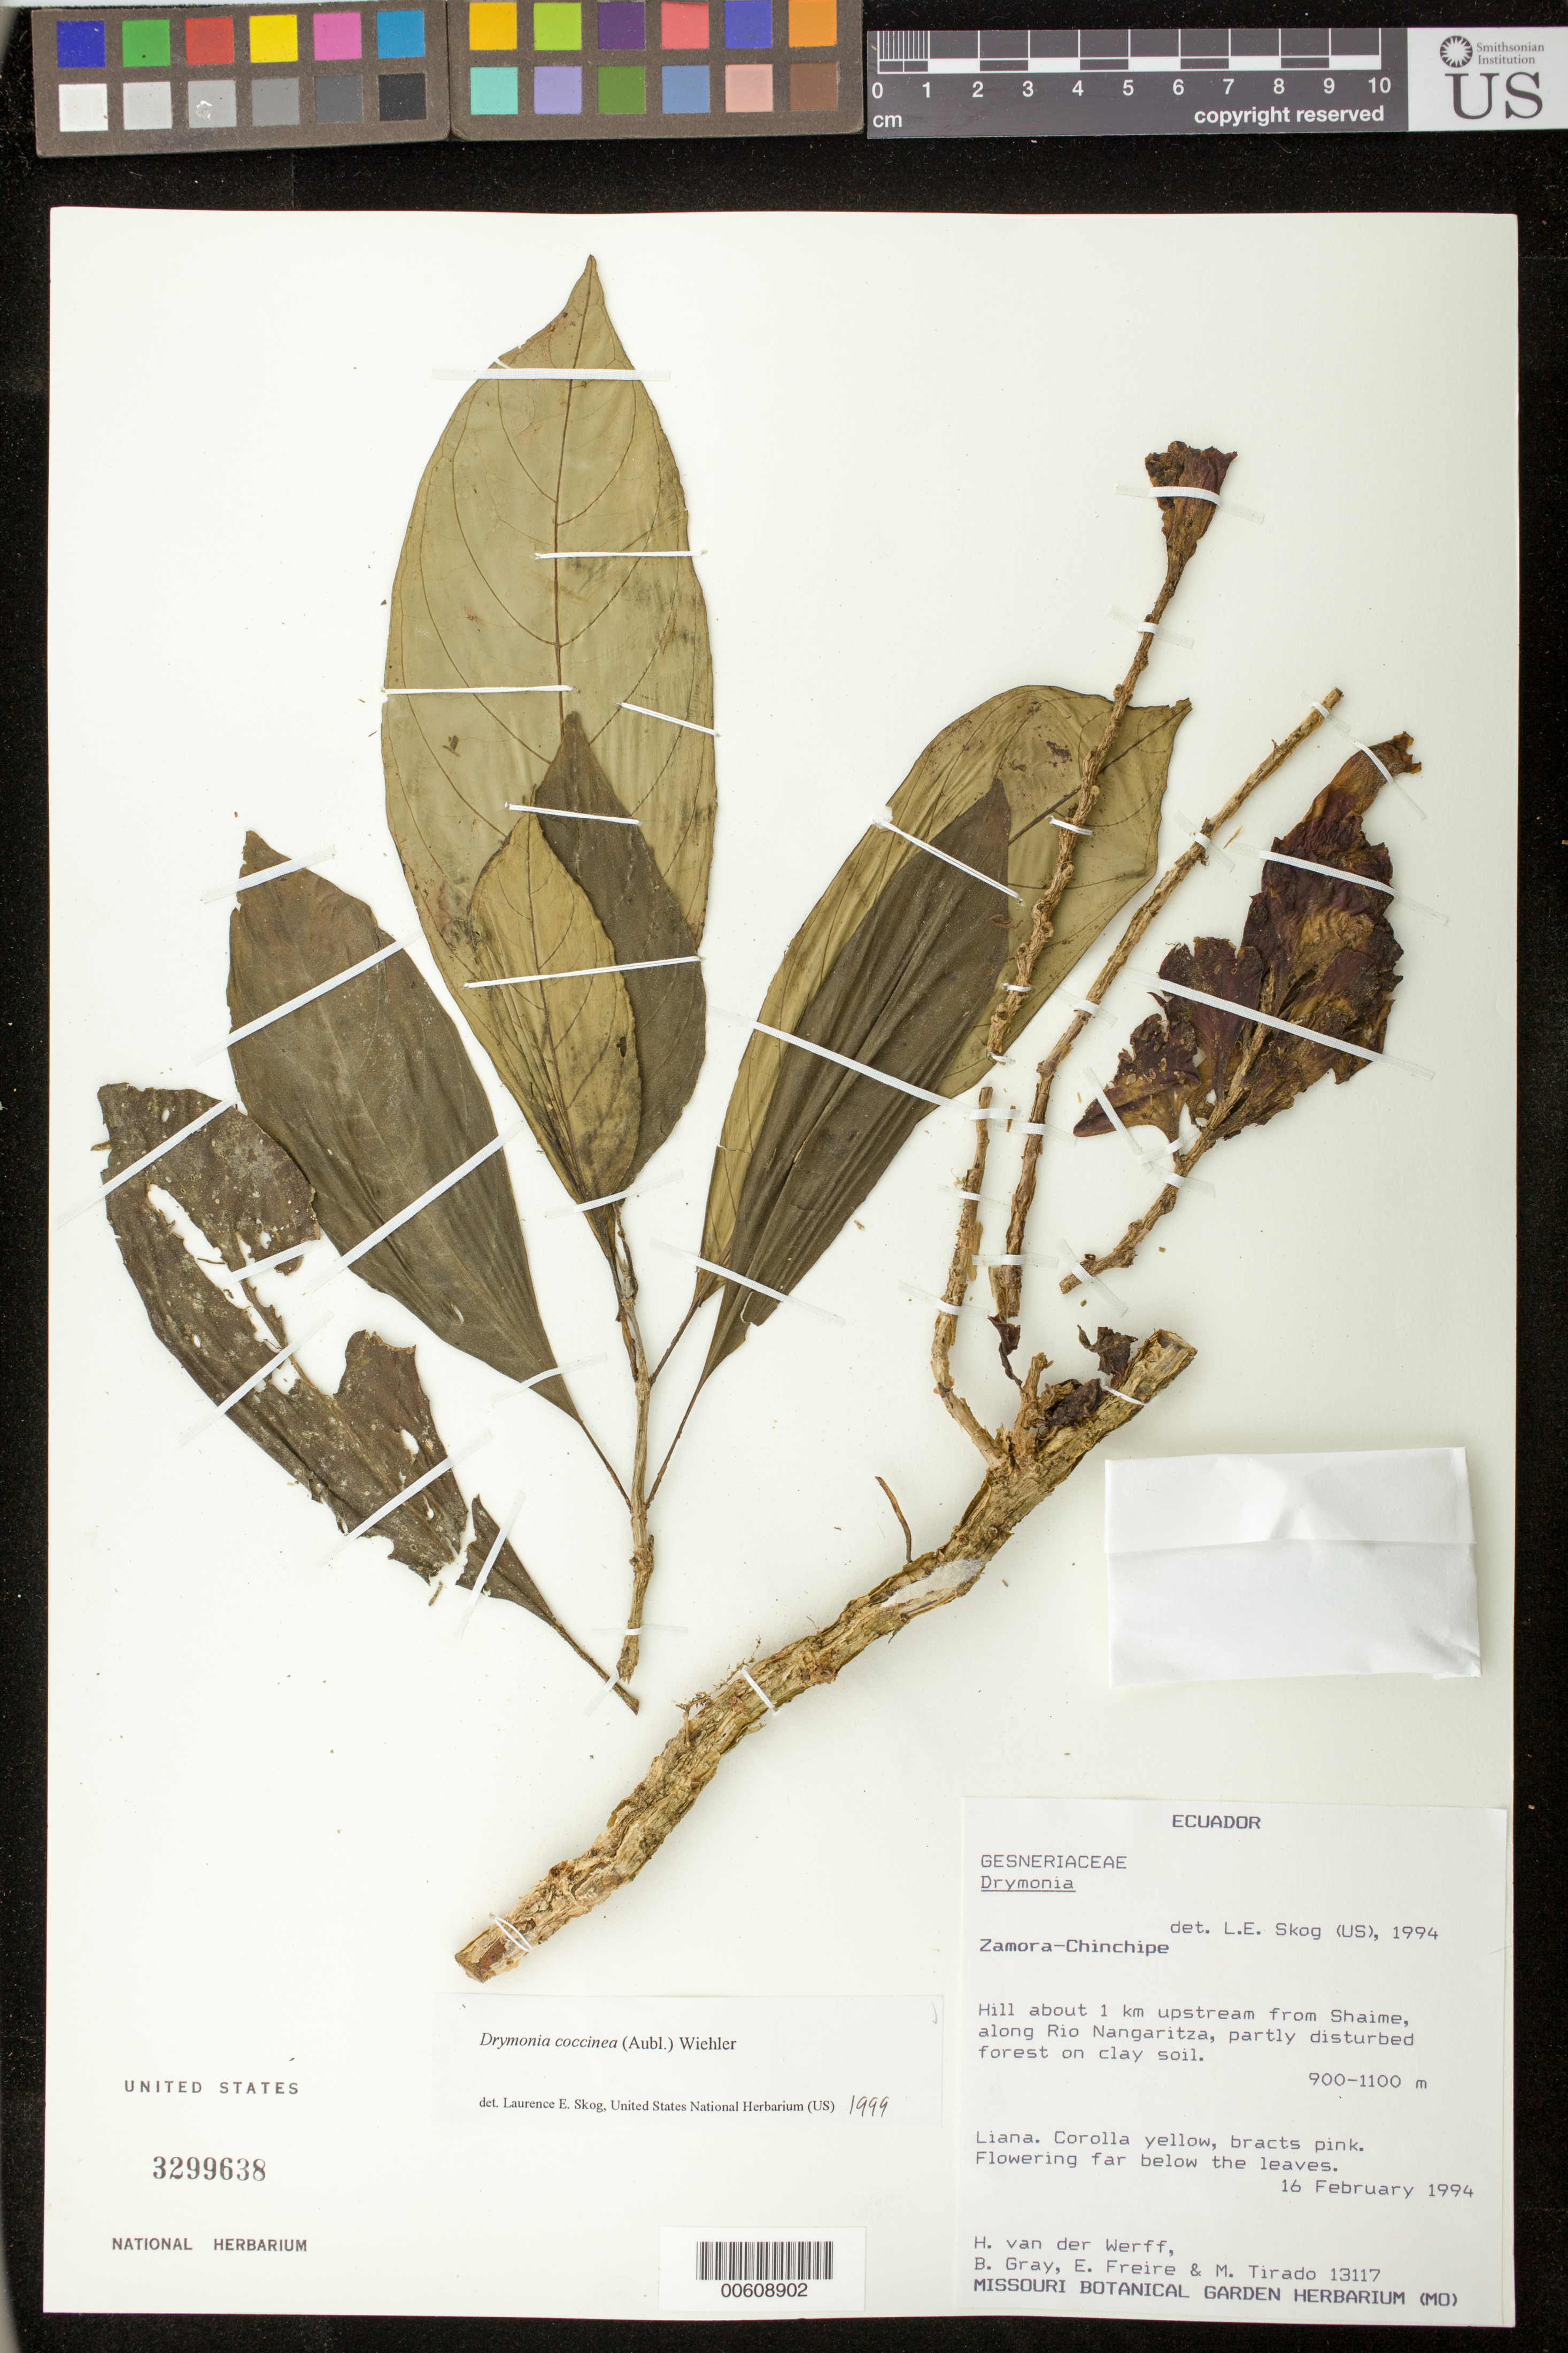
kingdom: Plantae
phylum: Tracheophyta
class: Magnoliopsida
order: Lamiales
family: Gesneriaceae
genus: Drymonia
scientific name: Drymonia coccinea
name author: (Aubl.) Wiehler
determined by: Skog, Laurence E.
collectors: H. van der Werff, B. Gray, E. Freire & M. Tirado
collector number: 13117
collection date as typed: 16 Feb 1994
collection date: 1994-02-16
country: Ecuador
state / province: Zamora-Chinchipe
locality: Hill about 1 km upstream from Shaime, along Rio Nangaritza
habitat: Partly disturbed forest on clay soil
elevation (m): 900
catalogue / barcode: US 3299638